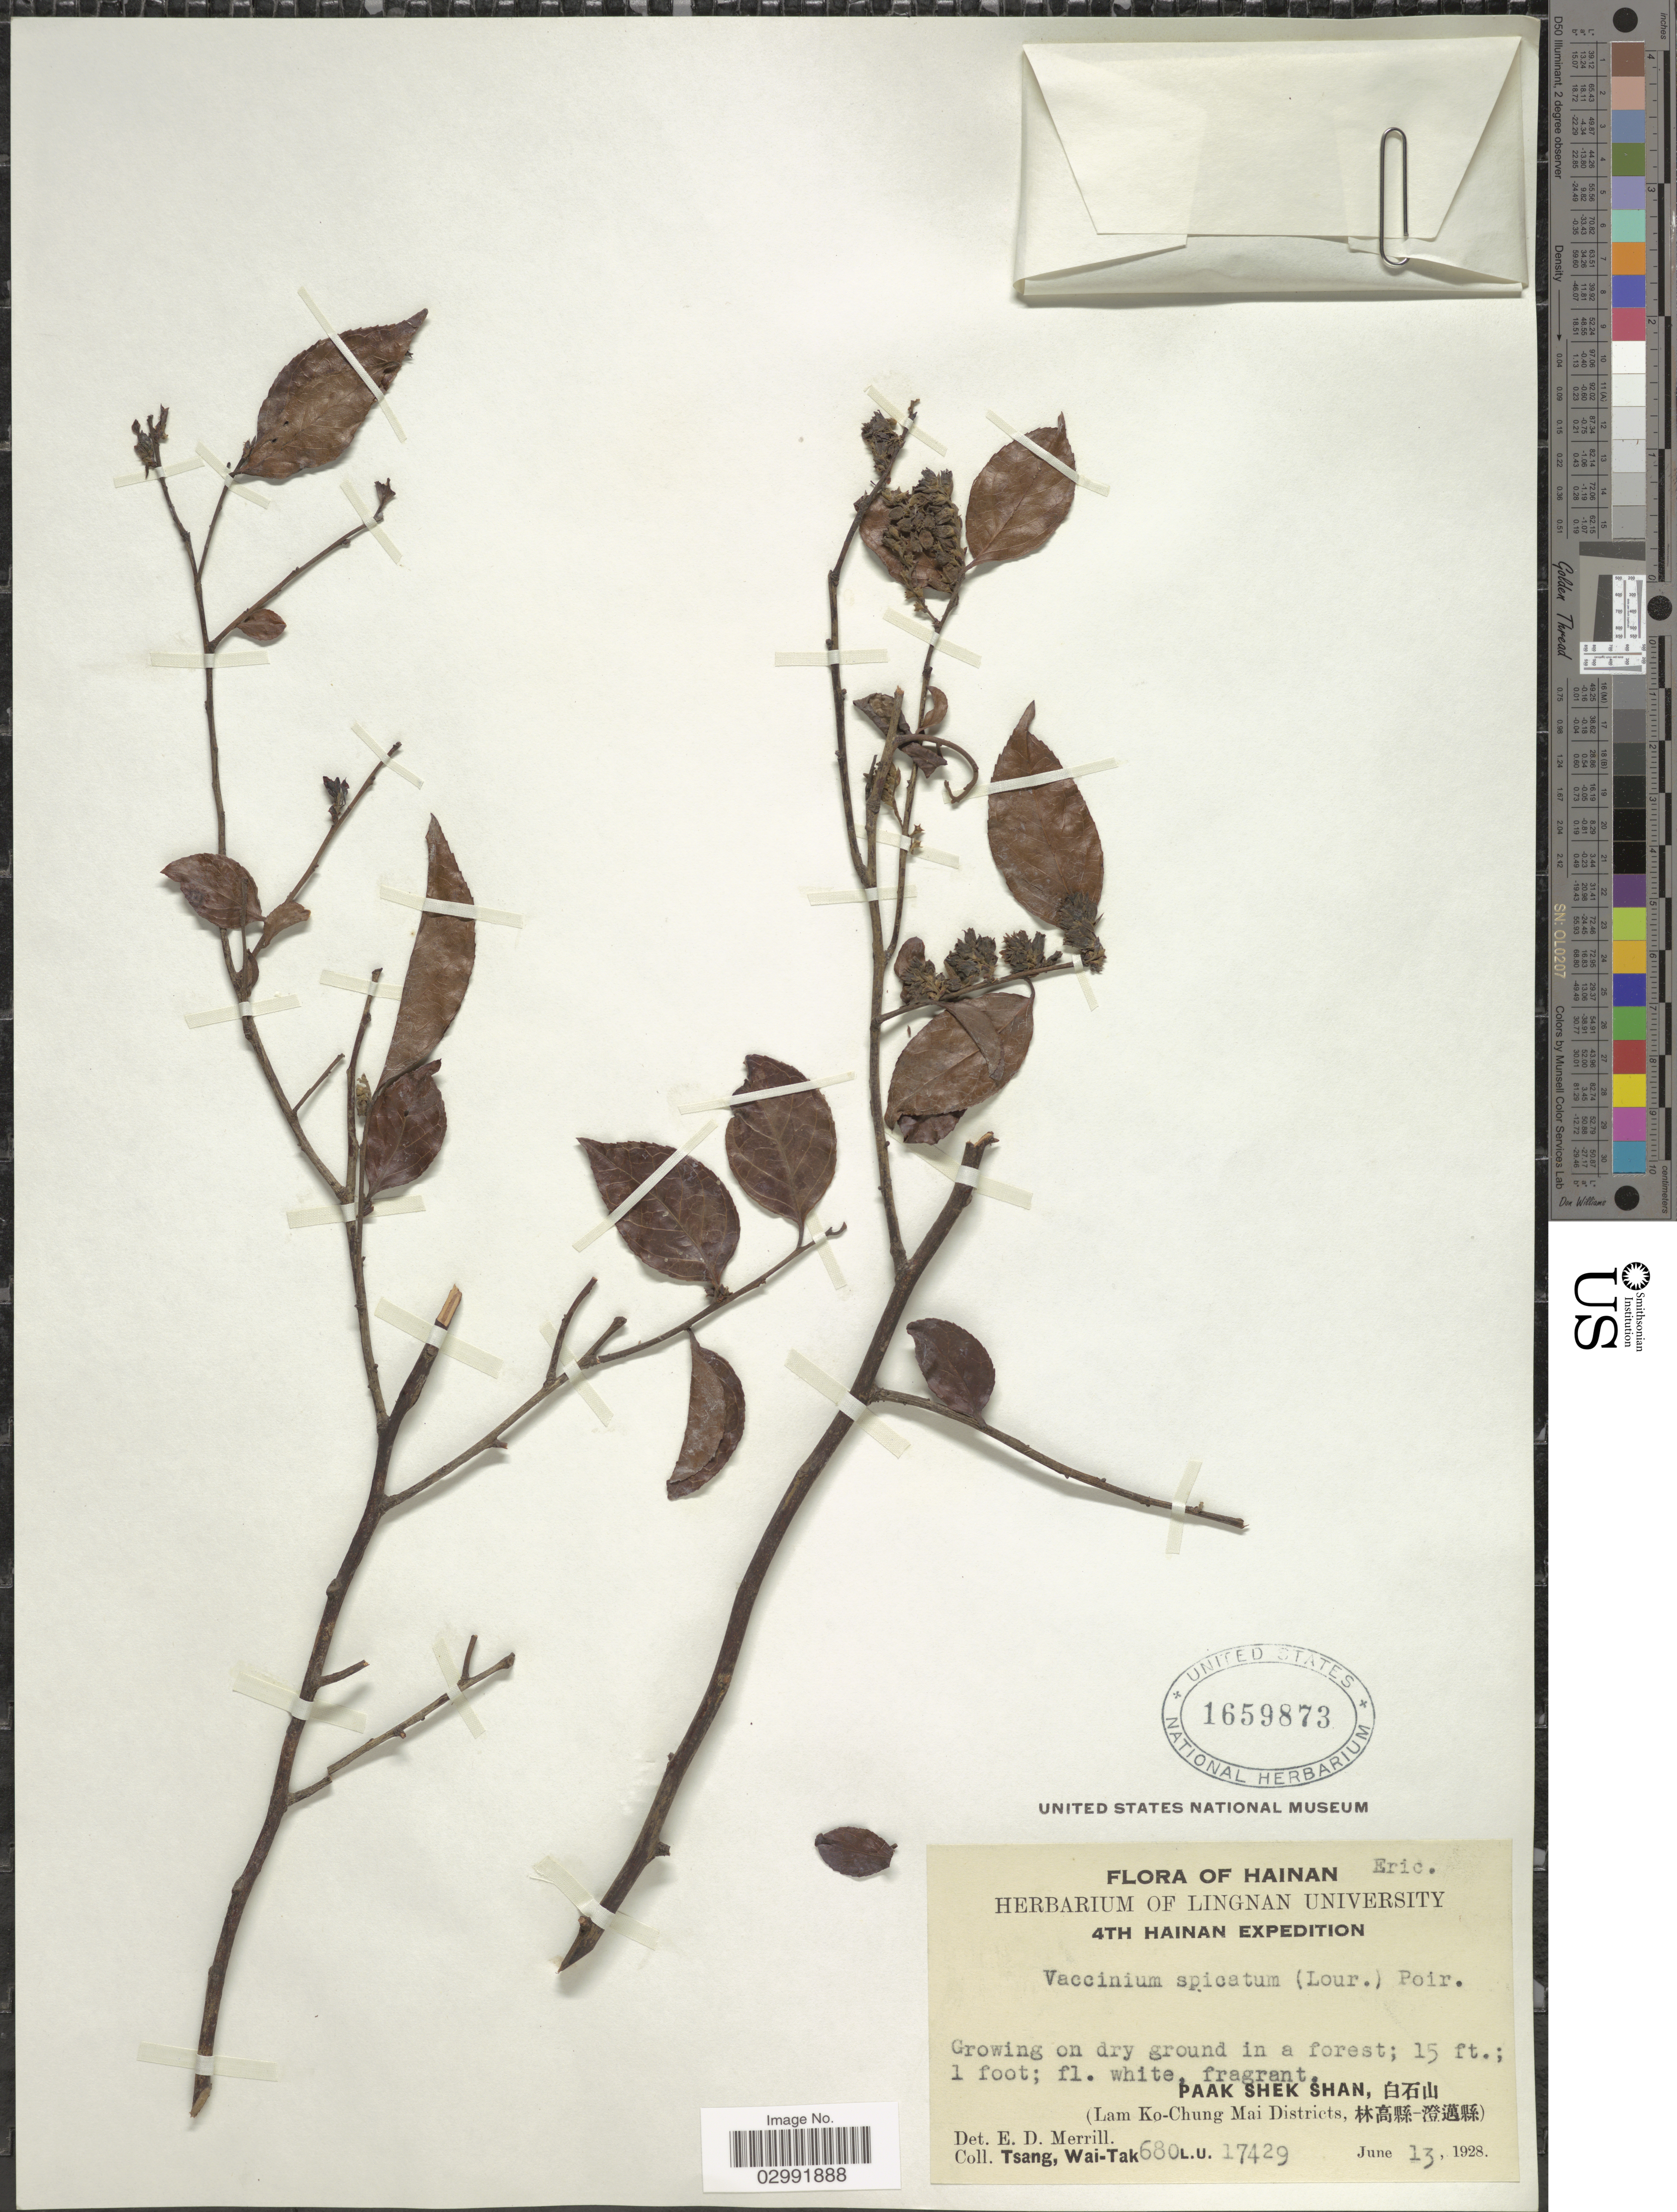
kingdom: Plantae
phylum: Tracheophyta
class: Magnoliopsida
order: Ericales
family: Ericaceae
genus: Vaccinium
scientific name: Vaccinium bracteatum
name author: Thunb.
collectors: W. T. Tsang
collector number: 680 L.U. 17429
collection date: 1928-06-13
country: China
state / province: Hainan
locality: Paak Shek Shan, (Lam Ko-Chung Mai Districts).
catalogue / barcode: US 1659873